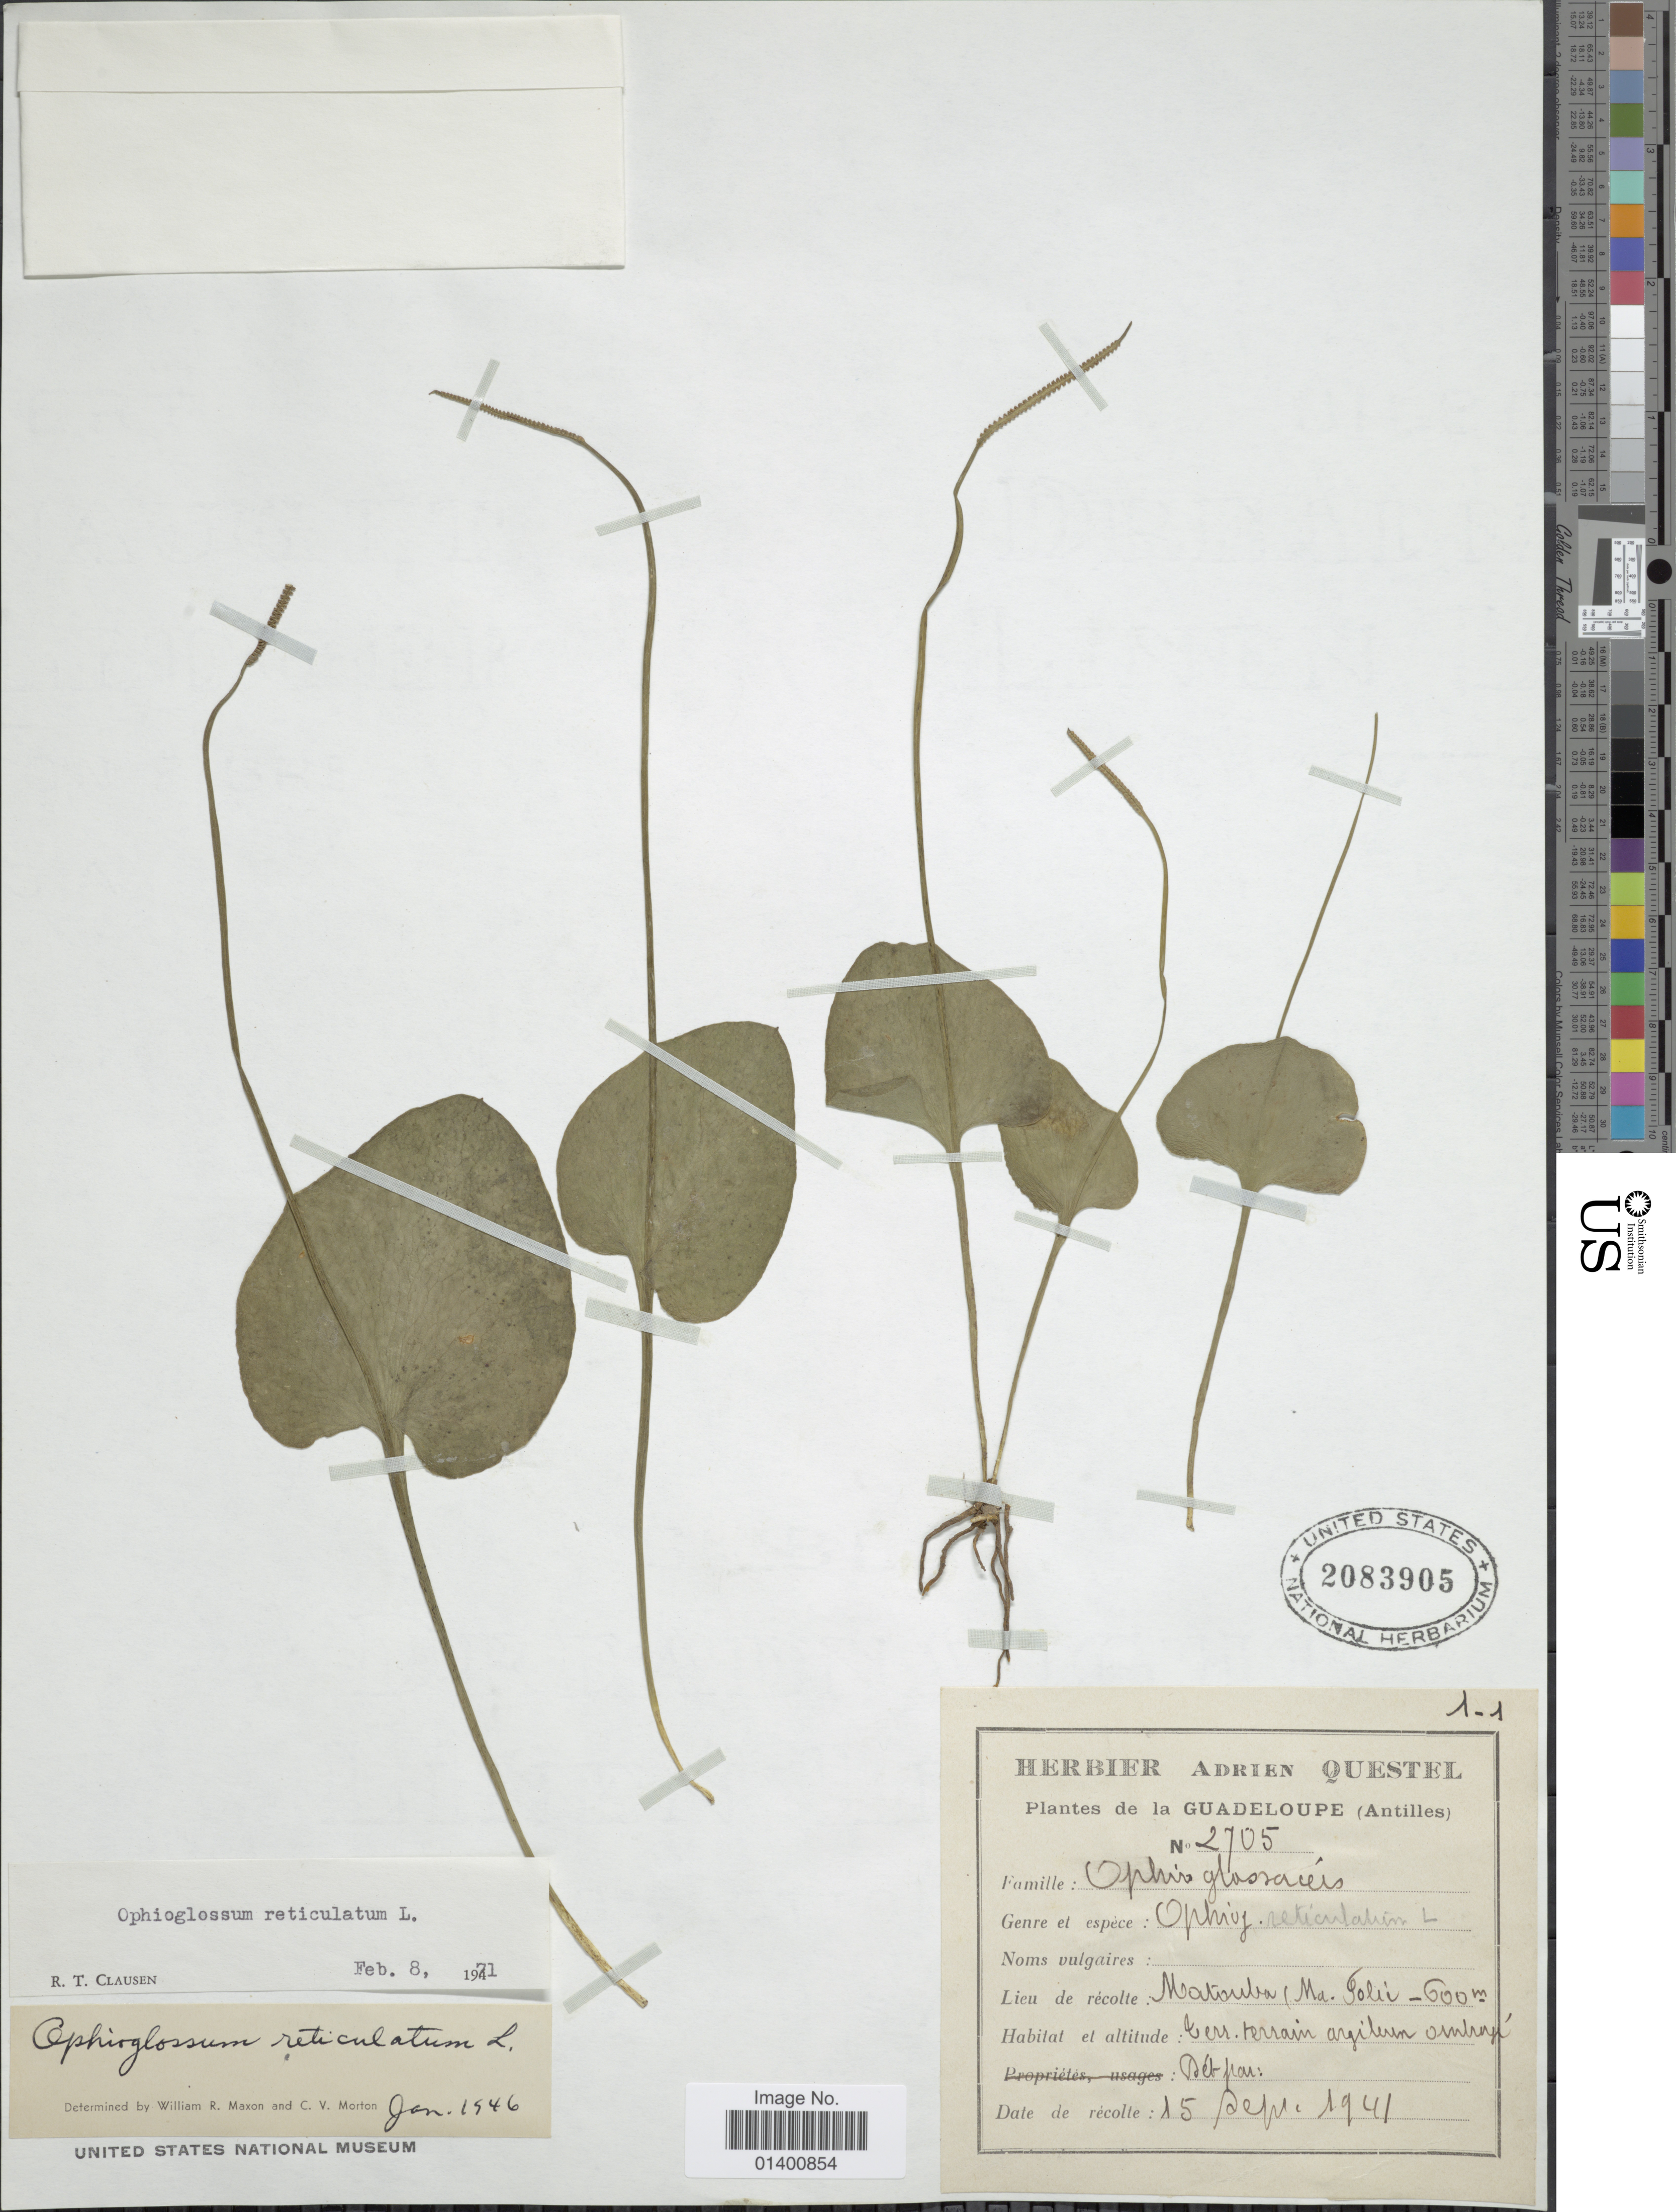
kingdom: Plantae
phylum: Tracheophyta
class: Polypodiopsida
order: Ophioglossales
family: Ophioglossaceae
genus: Ophioglossum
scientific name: Ophioglossum reticulatum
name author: L.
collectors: ex herb. A. Questal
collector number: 2705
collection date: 1941-09-15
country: Guadeloupe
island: Basse Terre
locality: Matouba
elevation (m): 600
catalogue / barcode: US 2083905